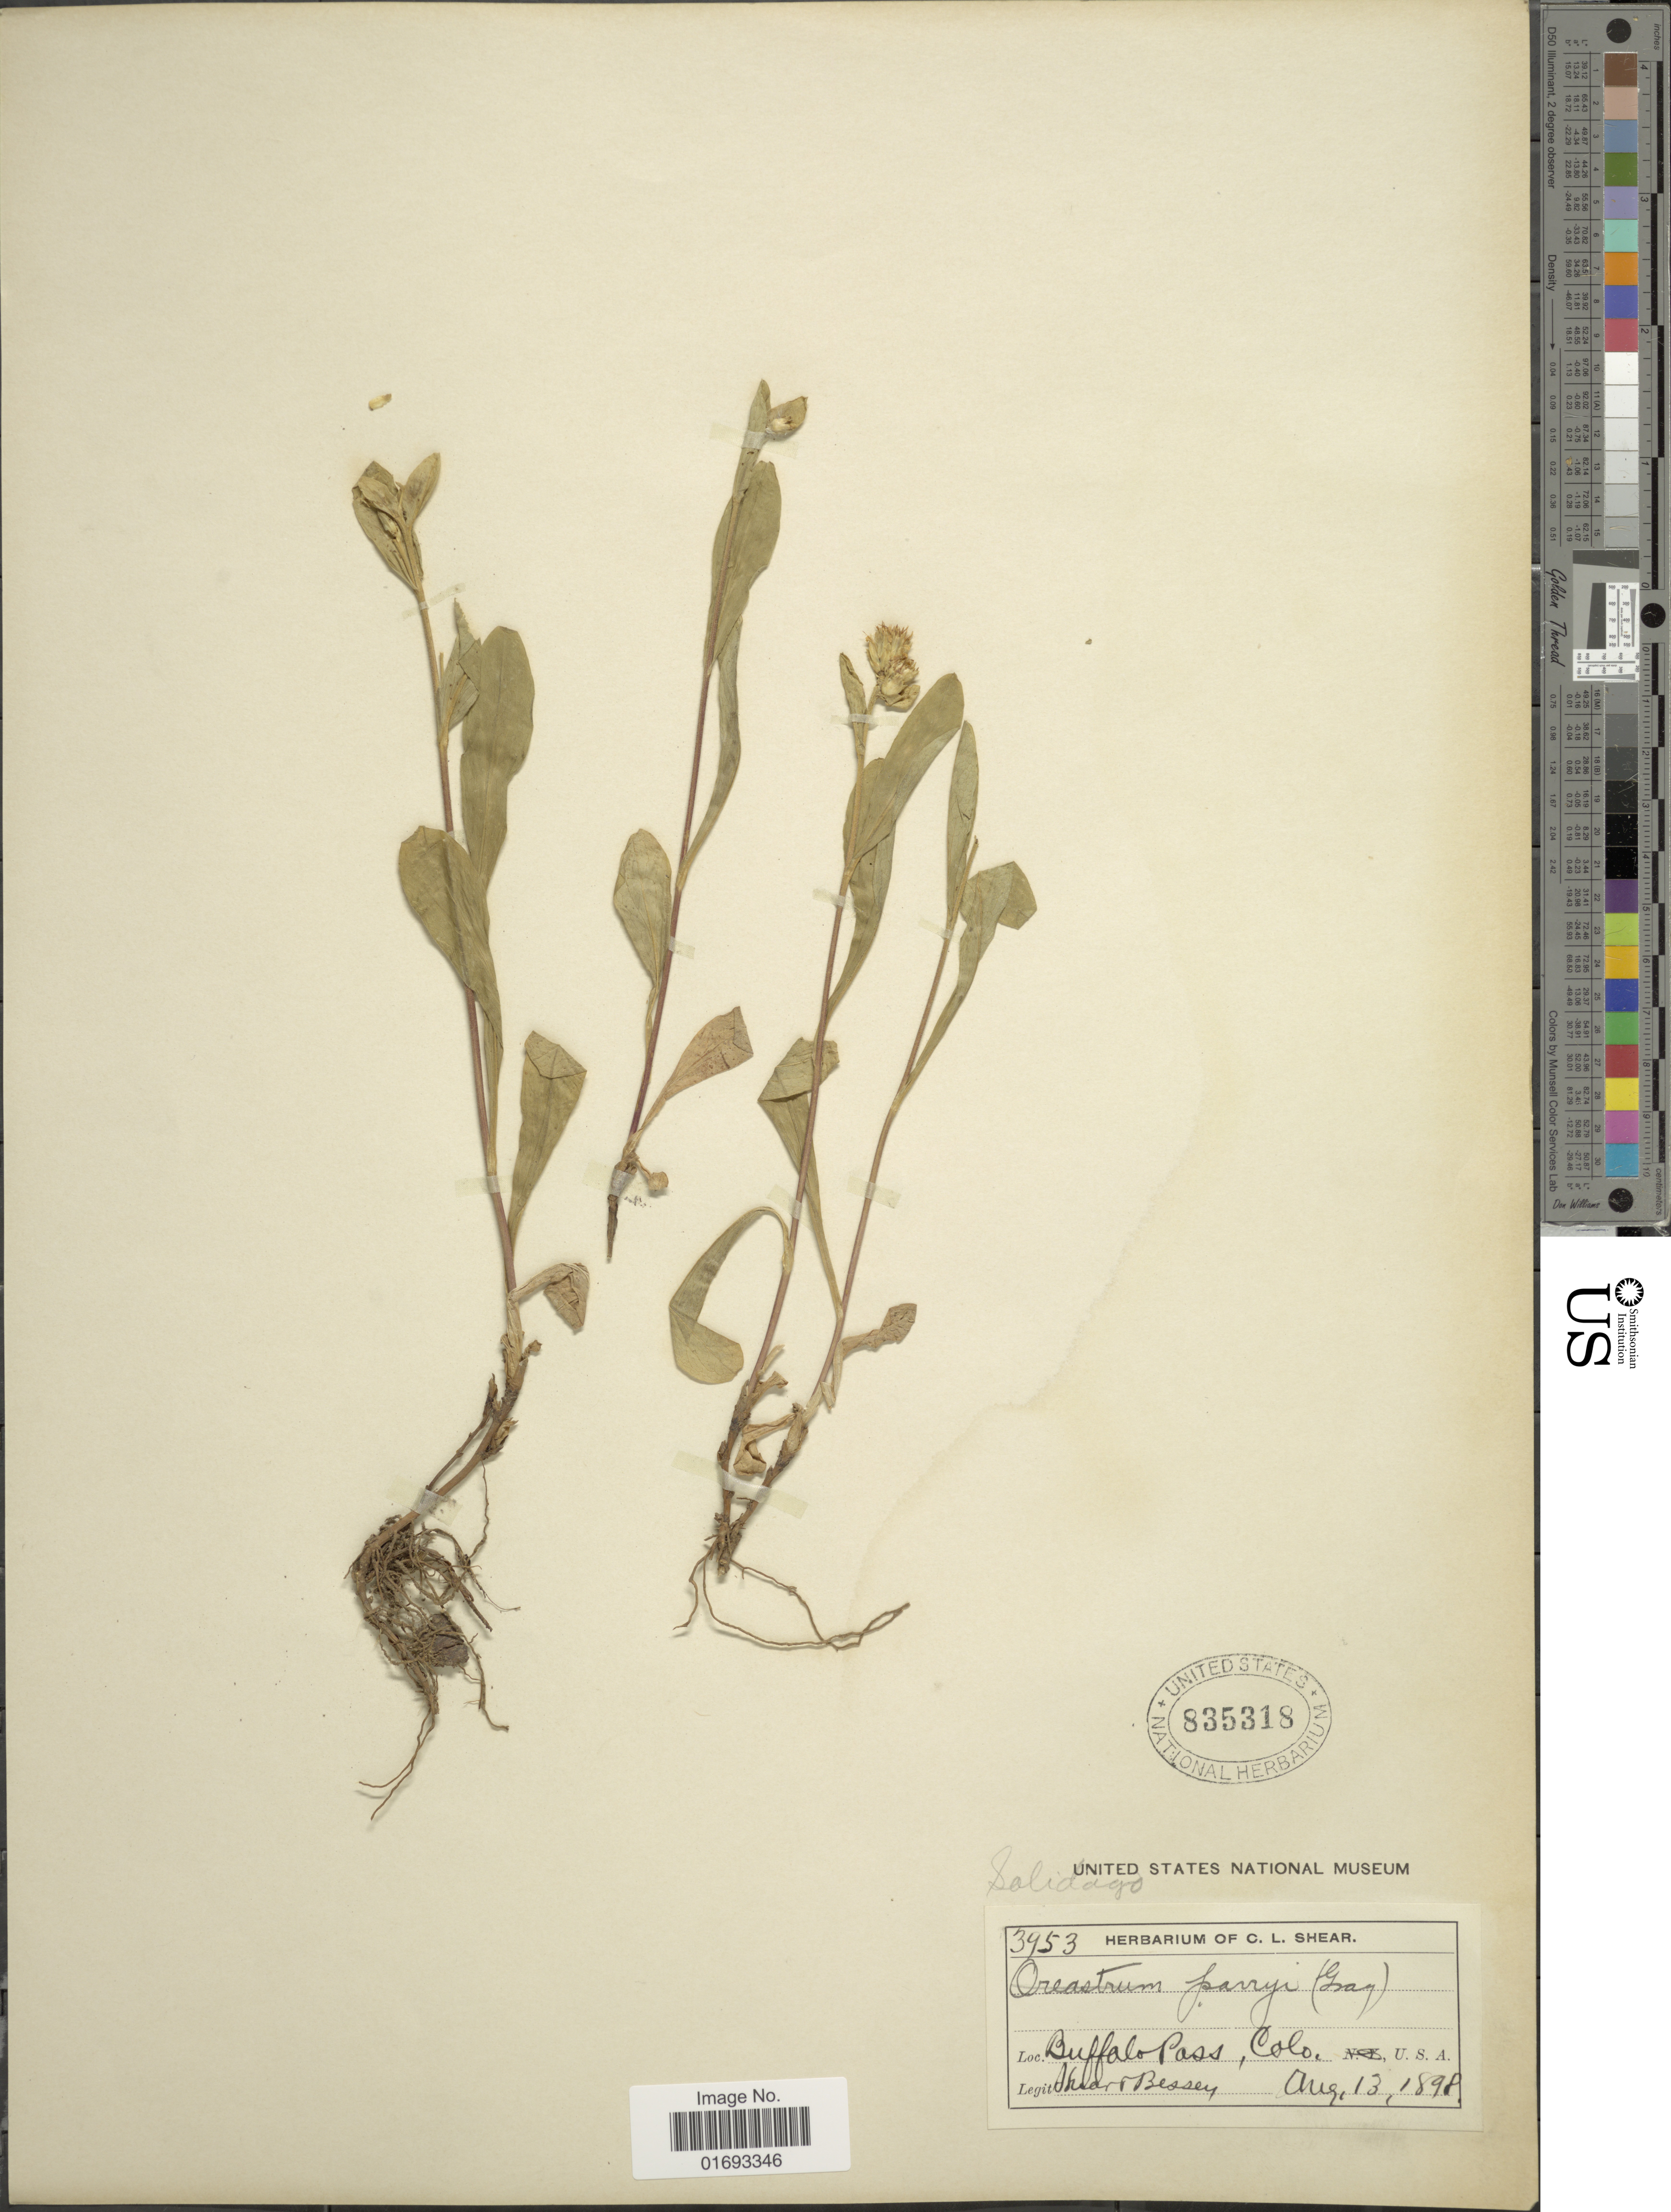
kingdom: Plantae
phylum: Tracheophyta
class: Magnoliopsida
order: Asterales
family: Asteraceae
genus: Oreochrysum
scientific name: Oreochrysum parryi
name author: (A. Gray) Rydb.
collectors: S. Bessey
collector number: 3953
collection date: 1898-08-13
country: United States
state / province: Colorado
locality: Buffalo Pass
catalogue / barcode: US 835318